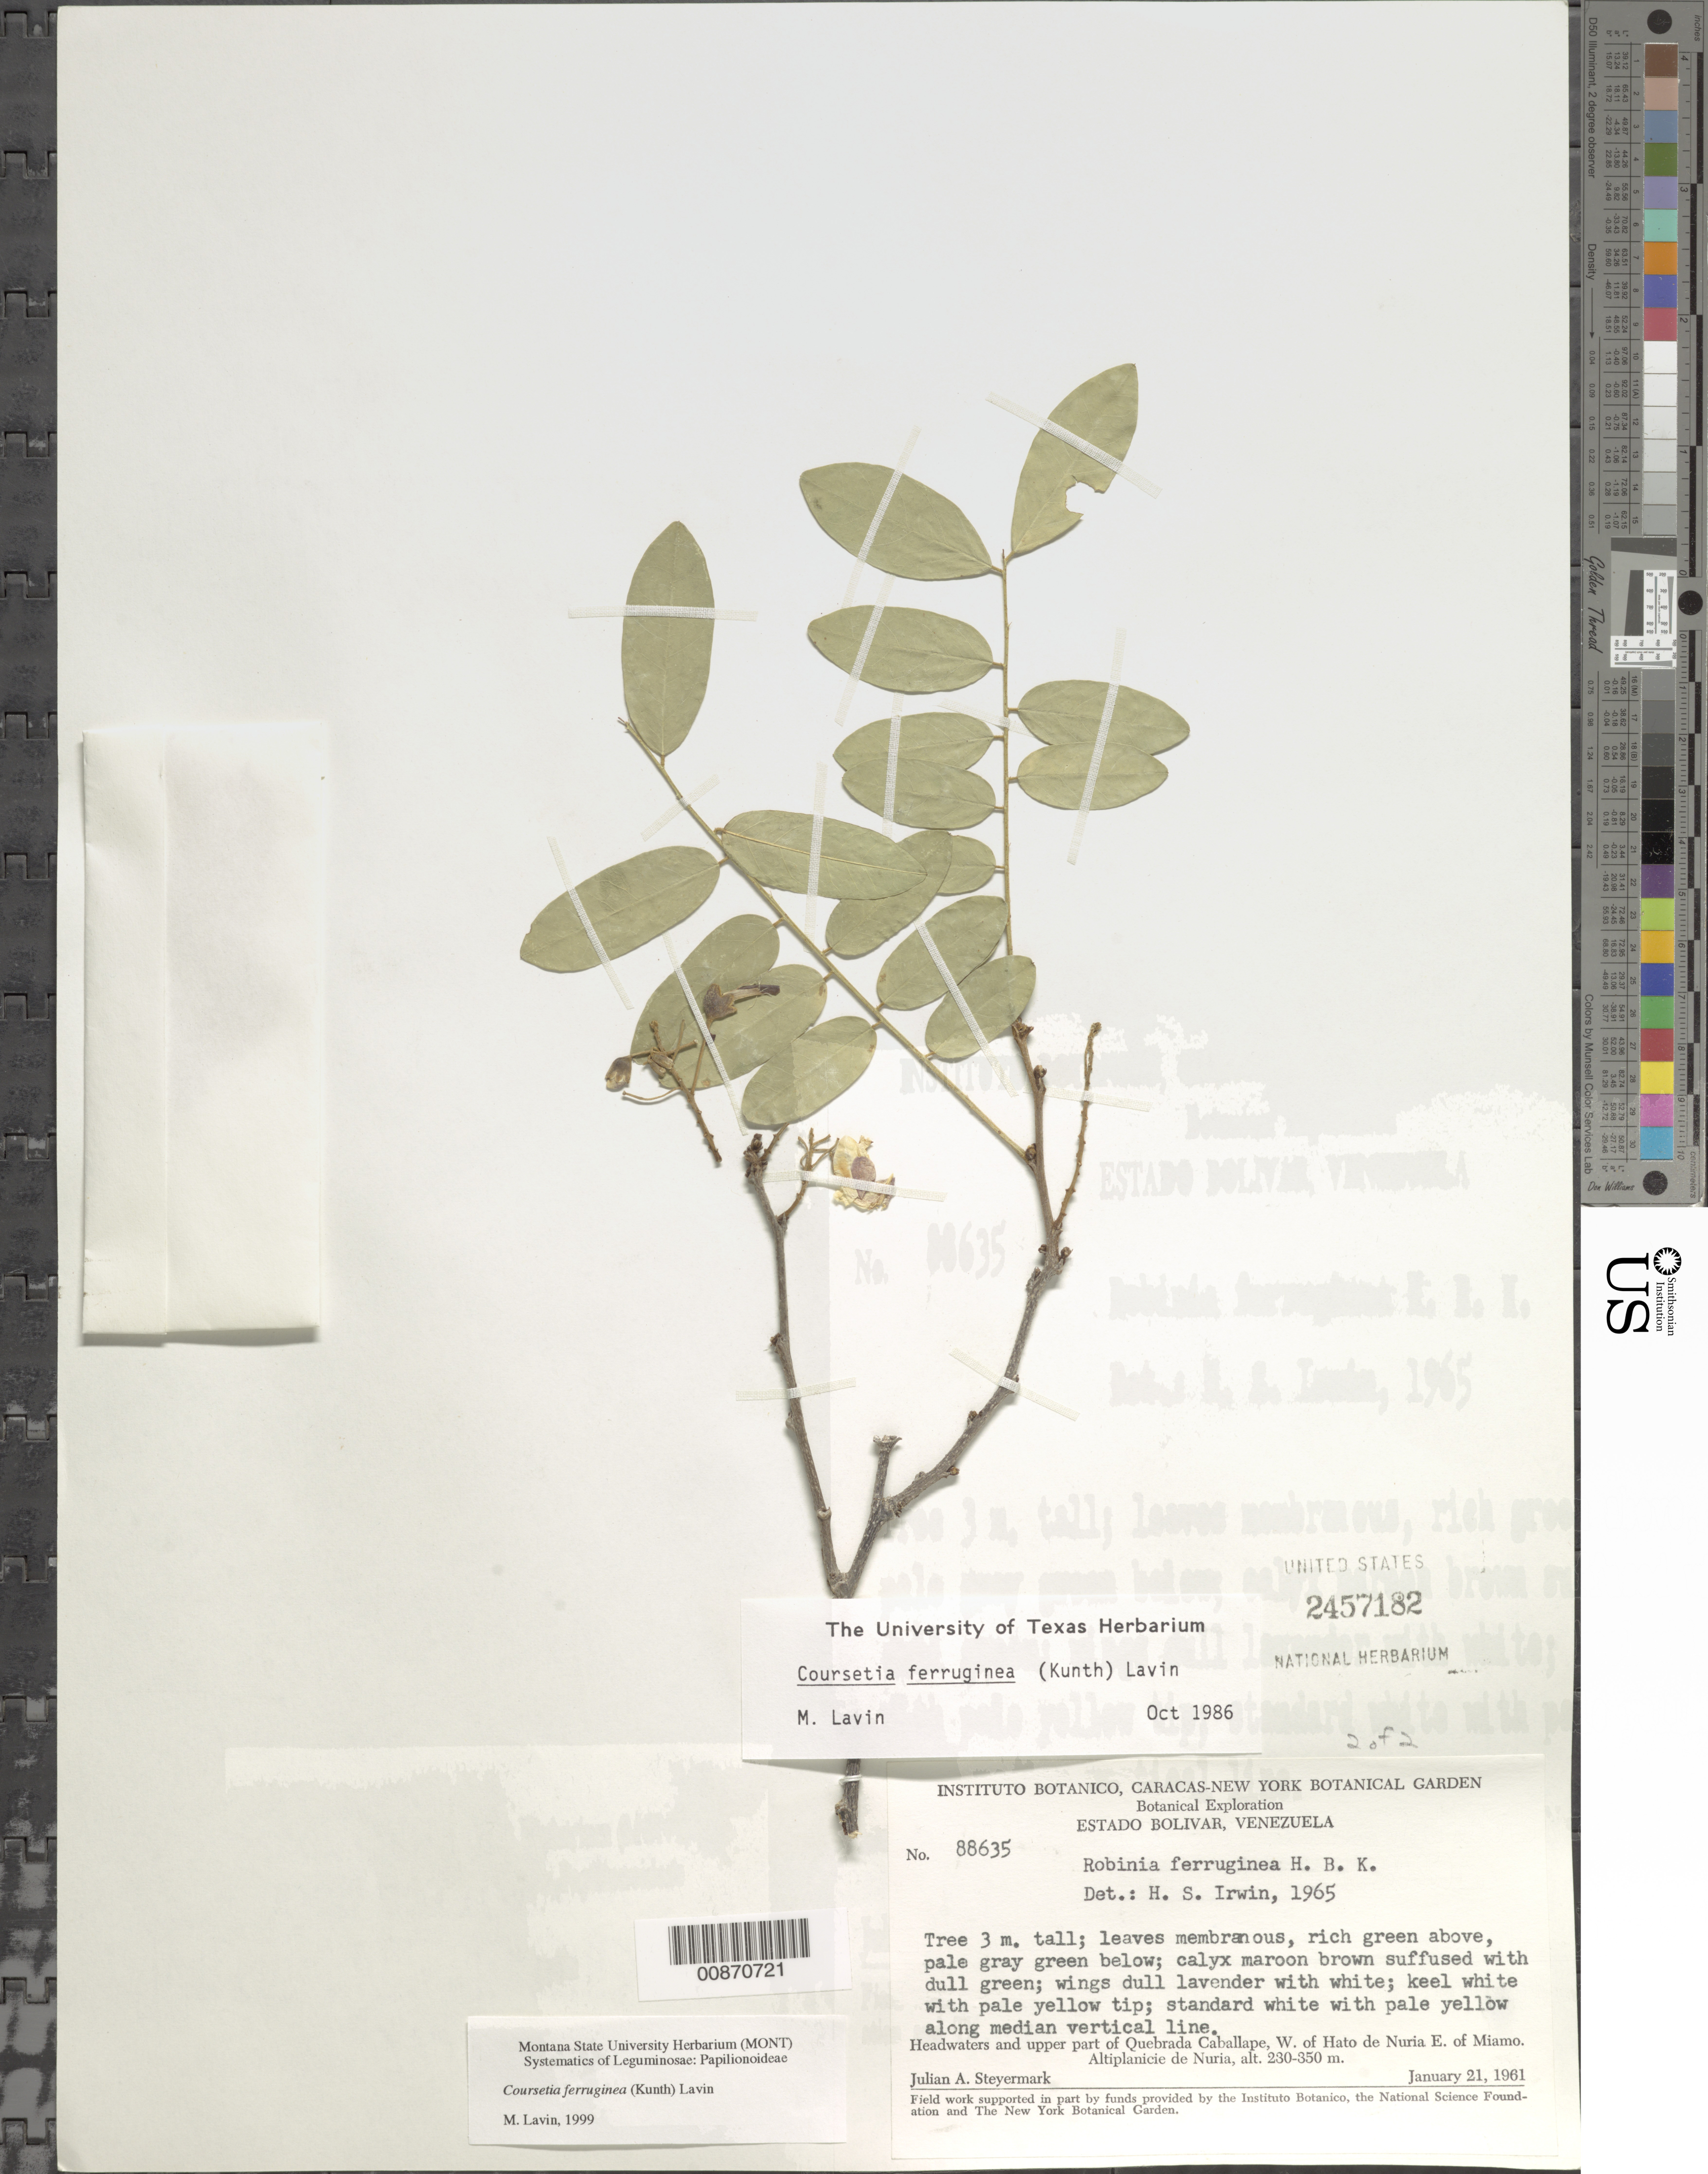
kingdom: Plantae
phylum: Tracheophyta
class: Magnoliopsida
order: Fabales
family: Fabaceae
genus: Coursetia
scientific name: Coursetia ferruginea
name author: (Kunth) Lavin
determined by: Lavin, M.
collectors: J. Steyermark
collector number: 88635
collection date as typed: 21-Jan-61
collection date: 1961-01-21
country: Venezuela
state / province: Bolívar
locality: Quebrada Caballape, W of Hato de Nuria, E of Miamo, Altiplanicie de Nuria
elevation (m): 230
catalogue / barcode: US 2457182